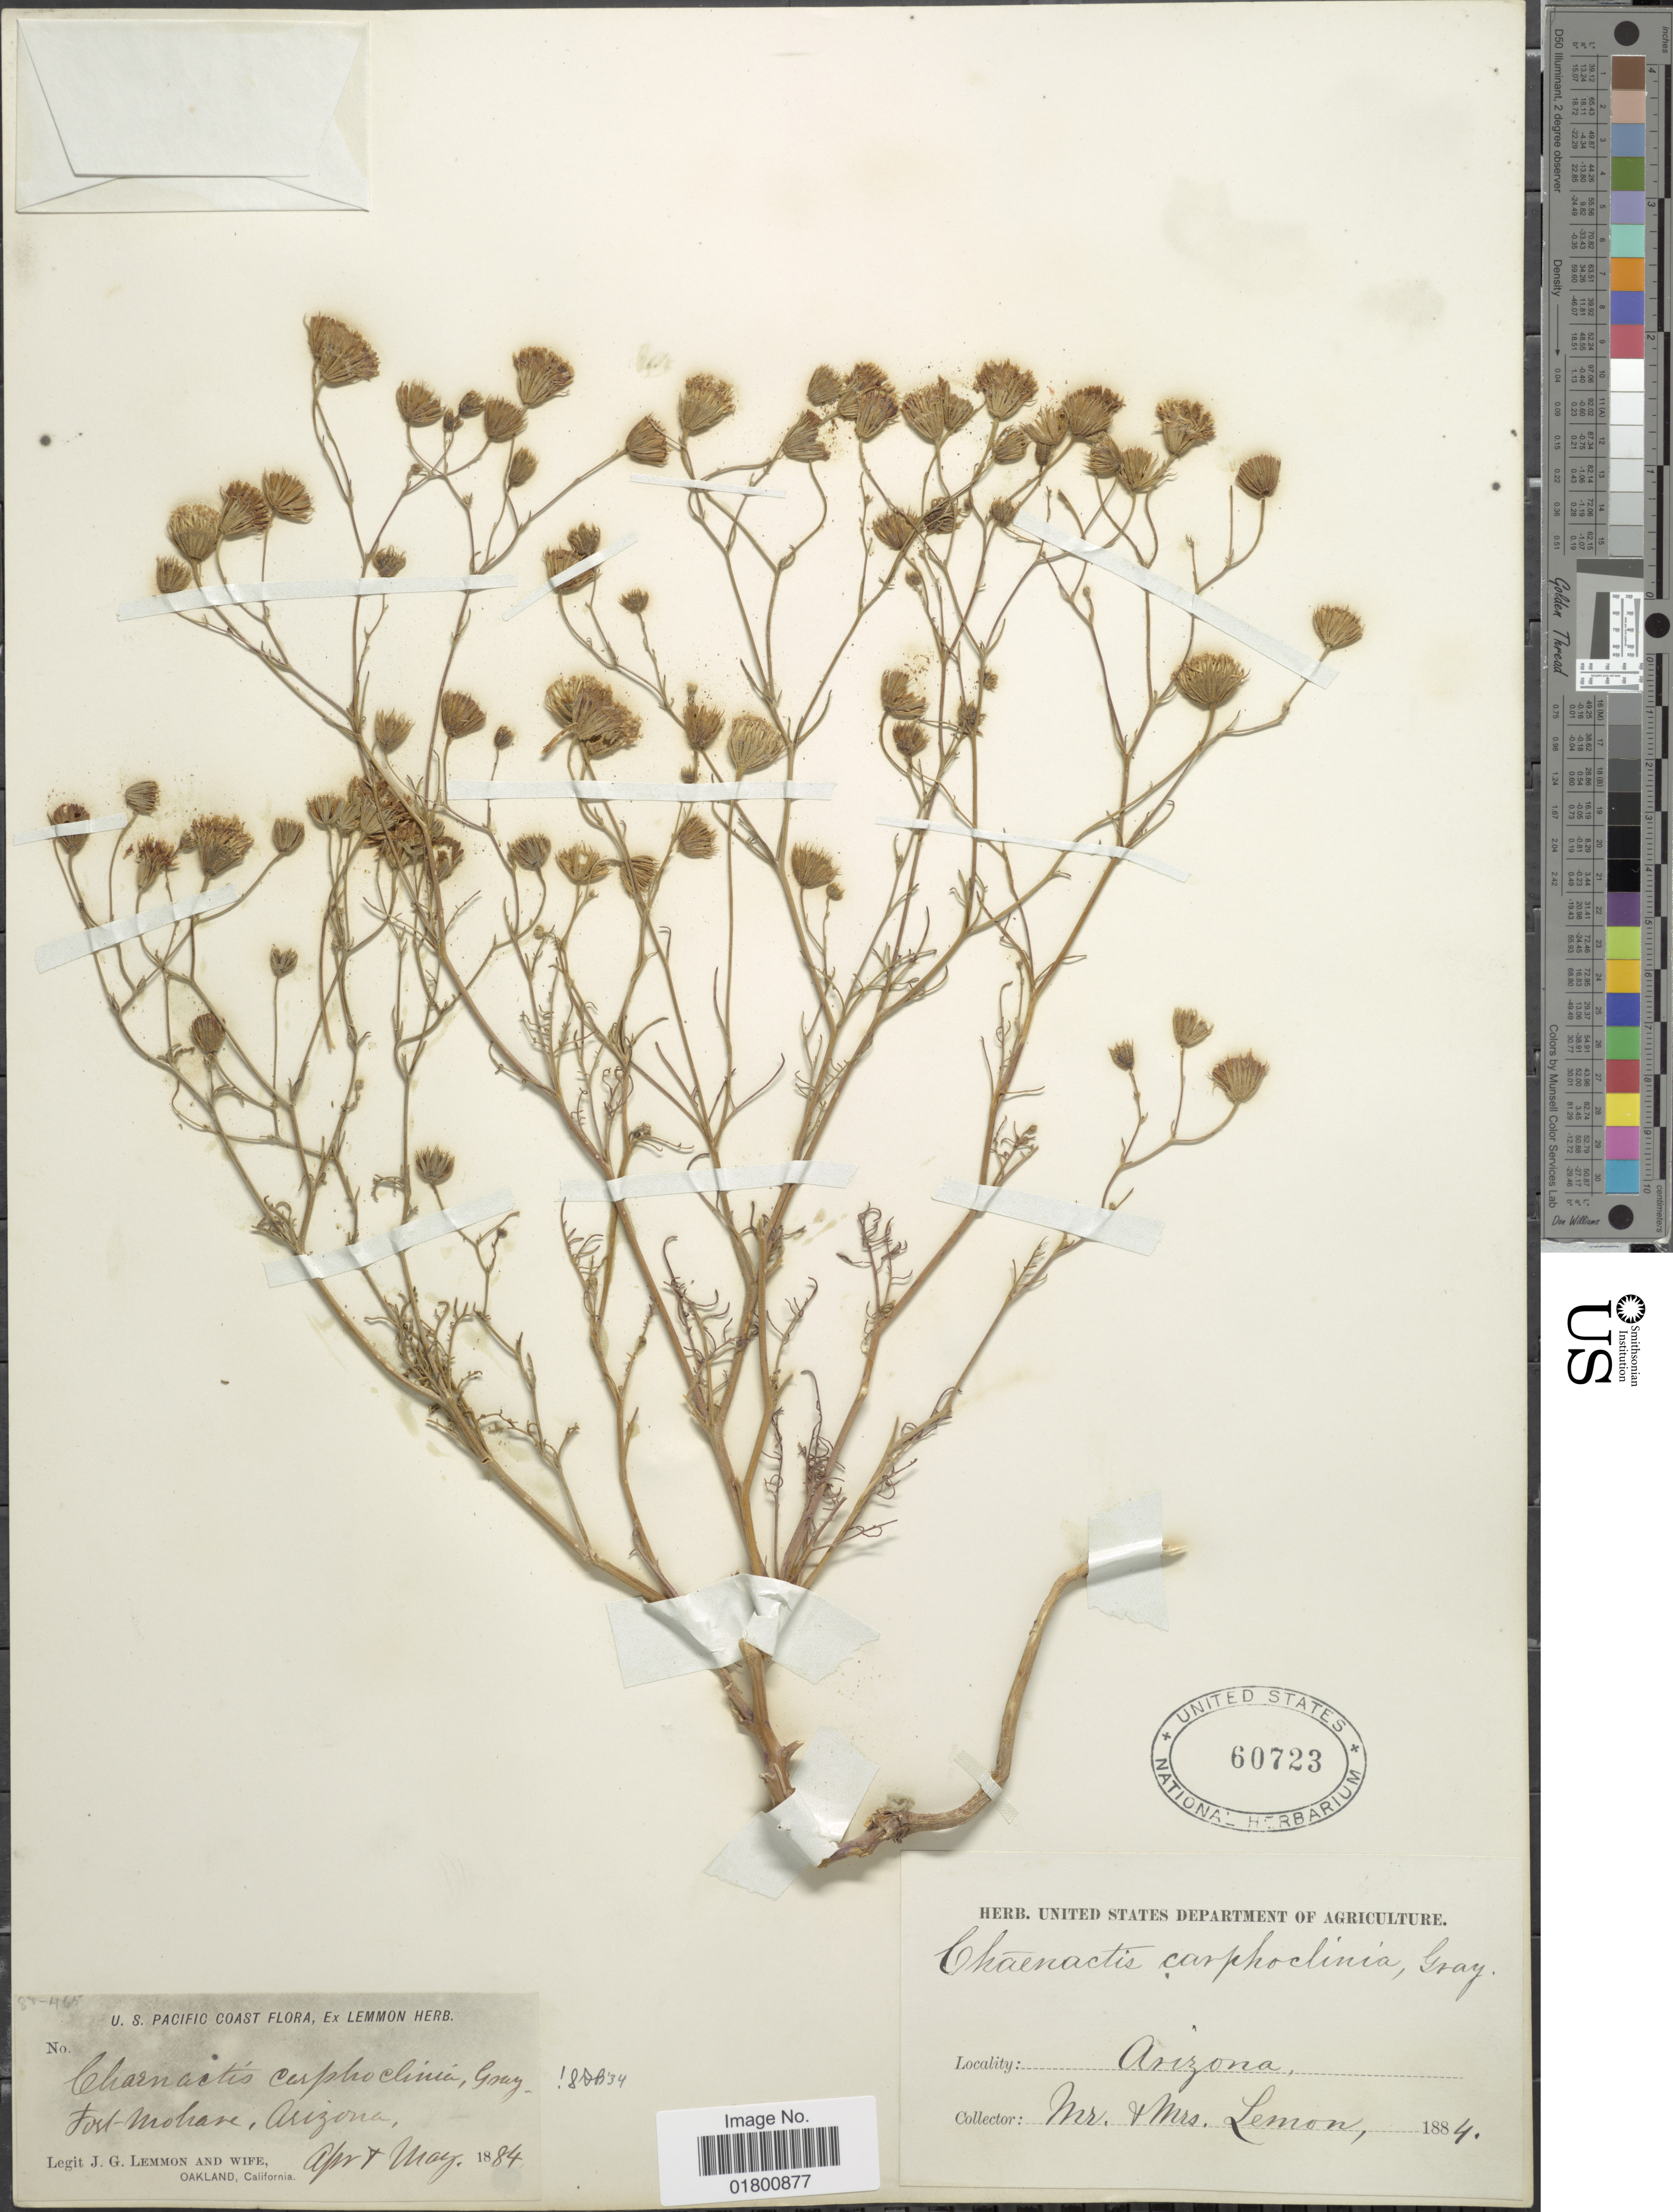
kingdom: Plantae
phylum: Tracheophyta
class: Magnoliopsida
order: Asterales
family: Asteraceae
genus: Chaenactis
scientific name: Chaenactis carphoclinia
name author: A. Gray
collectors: J. Lemmon & Mrs. J. G. Lemmon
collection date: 1884-04/1884-05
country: United States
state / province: Arizona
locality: U.S. Pacific Coast, Fort Mohave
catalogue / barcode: US 60723